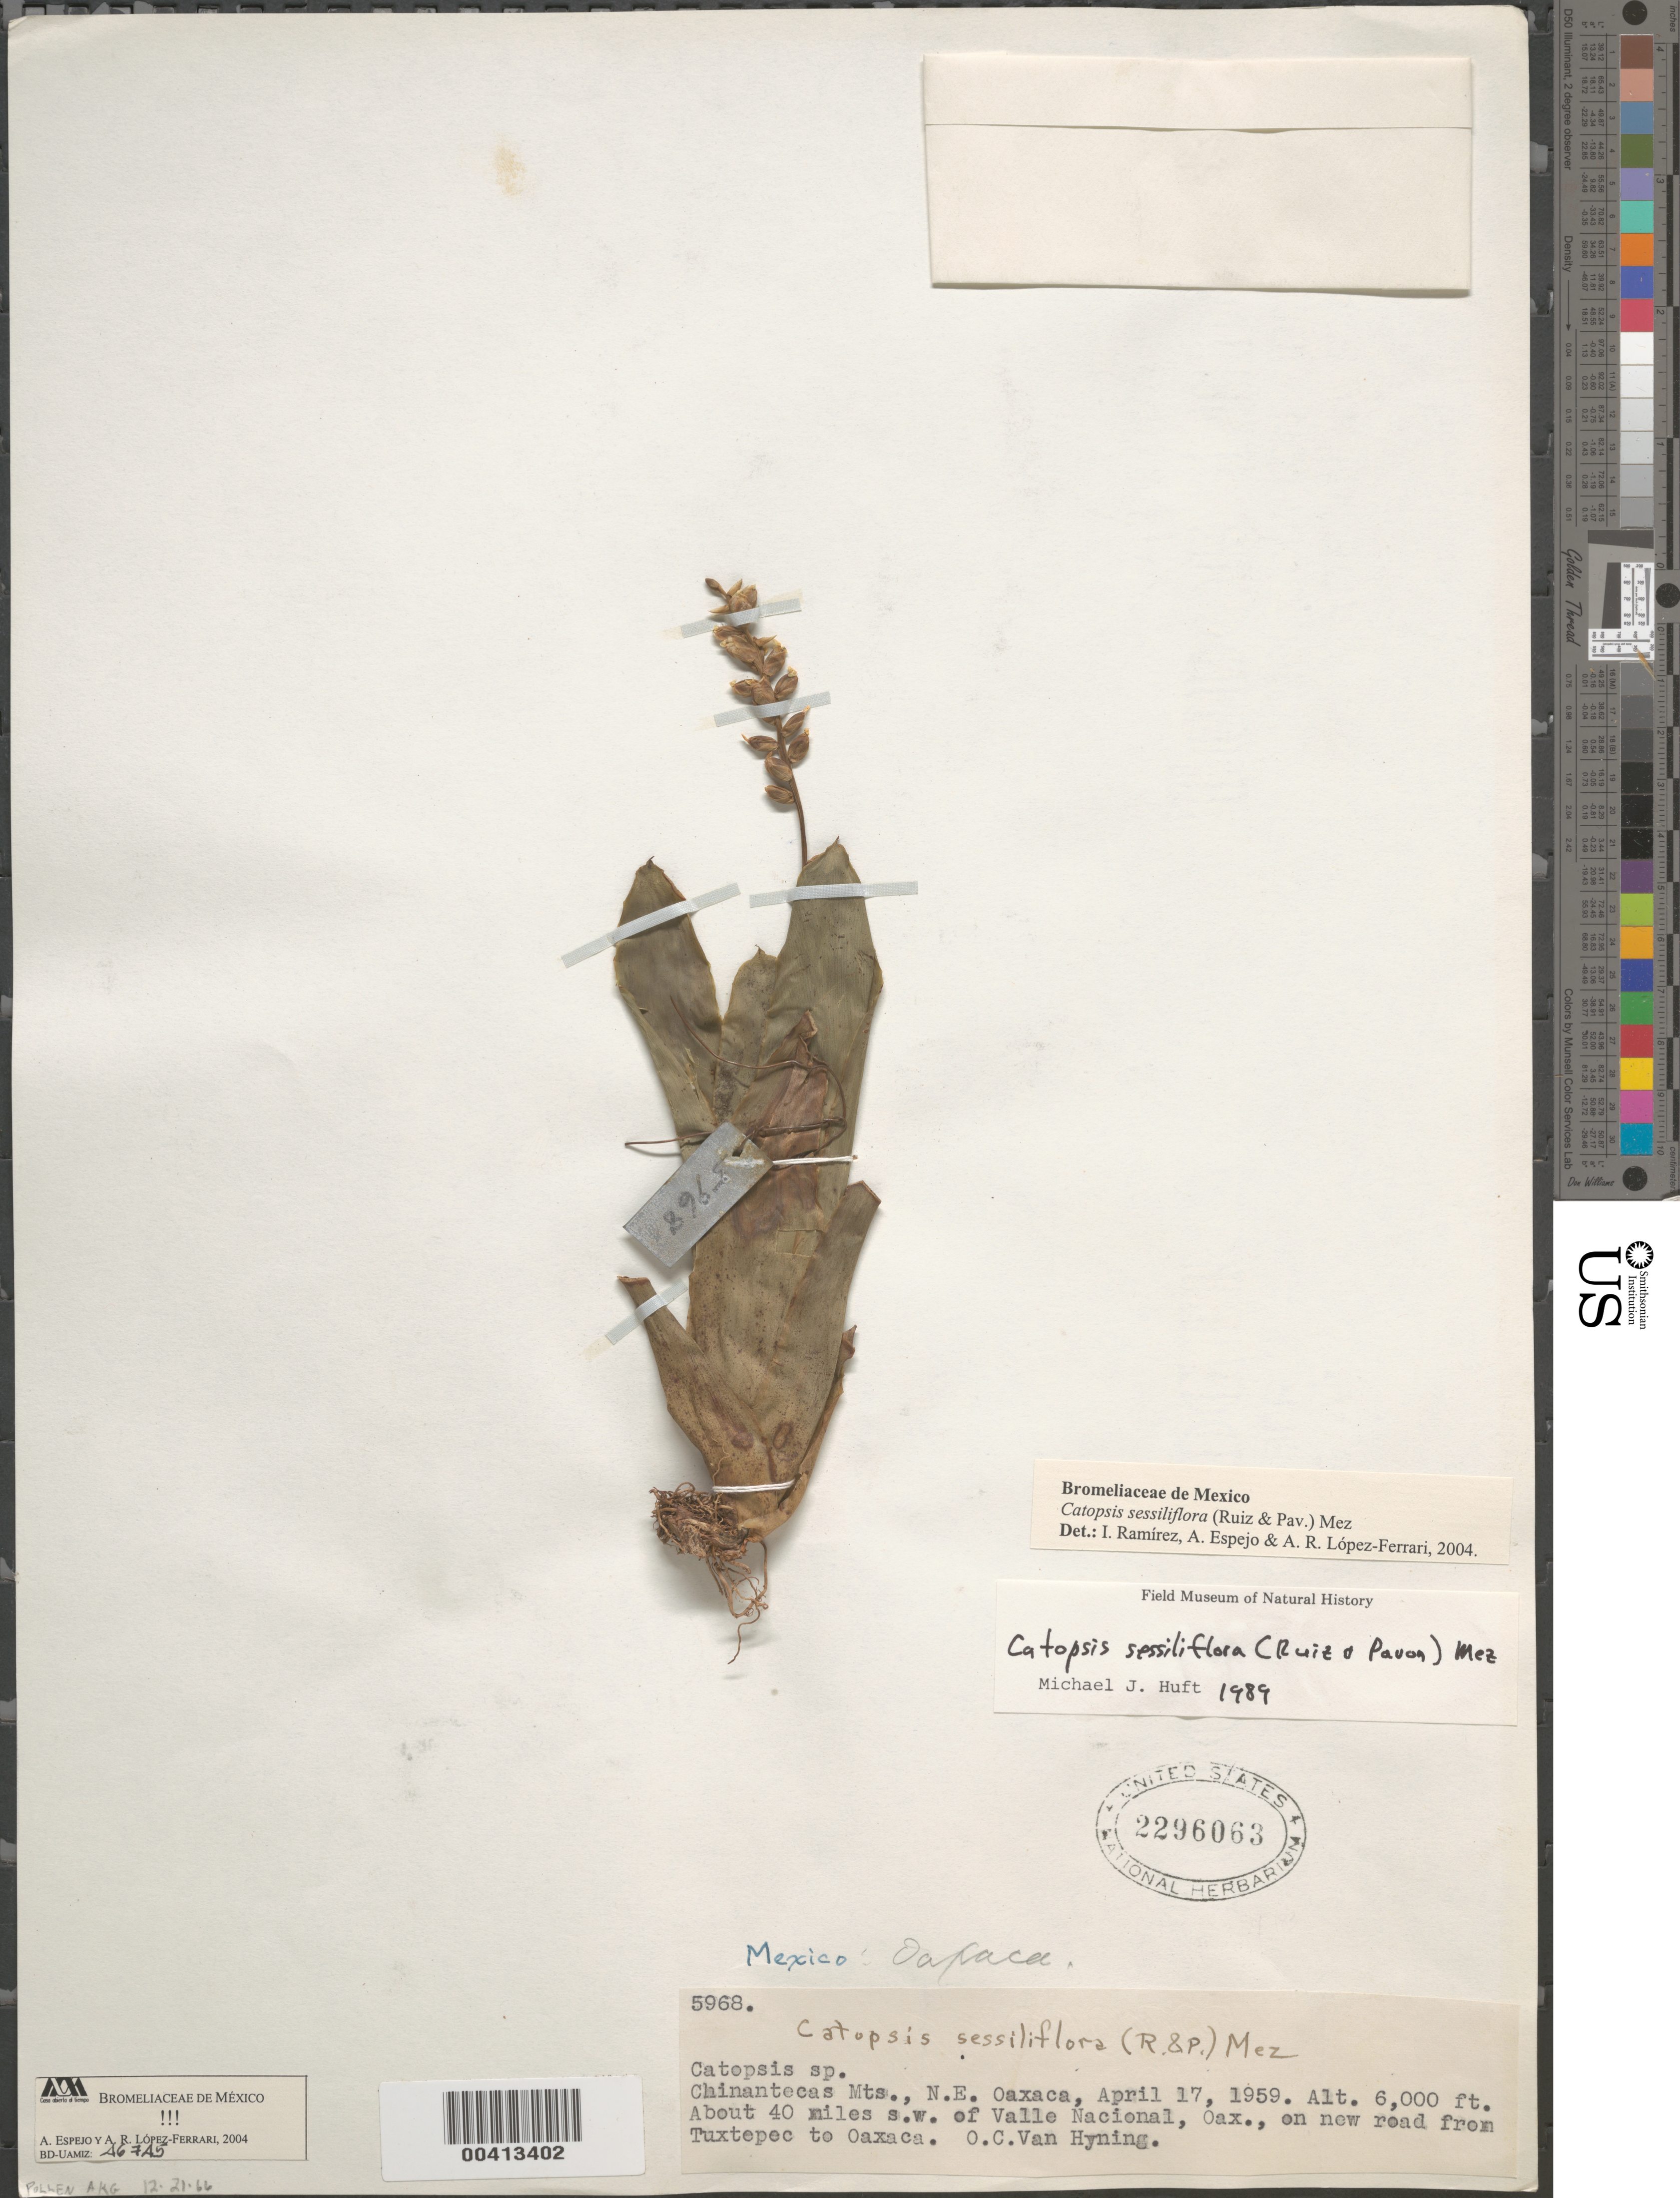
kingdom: Plantae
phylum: Tracheophyta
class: Liliopsida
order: Poales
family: Bromeliaceae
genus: Catopsis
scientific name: Catopsis sessiliflora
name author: (Ruiz & Pav.) Mez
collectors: O. Van Hyning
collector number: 5968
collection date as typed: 17 Apr 1959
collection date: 1959-04-17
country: Mexico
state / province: Oaxaca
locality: Chinantecas Mtns., ca. 40 miles SW of Valle Nacional, on new road from Tuxtepec to Oaxaca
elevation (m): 1829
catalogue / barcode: US 2296063